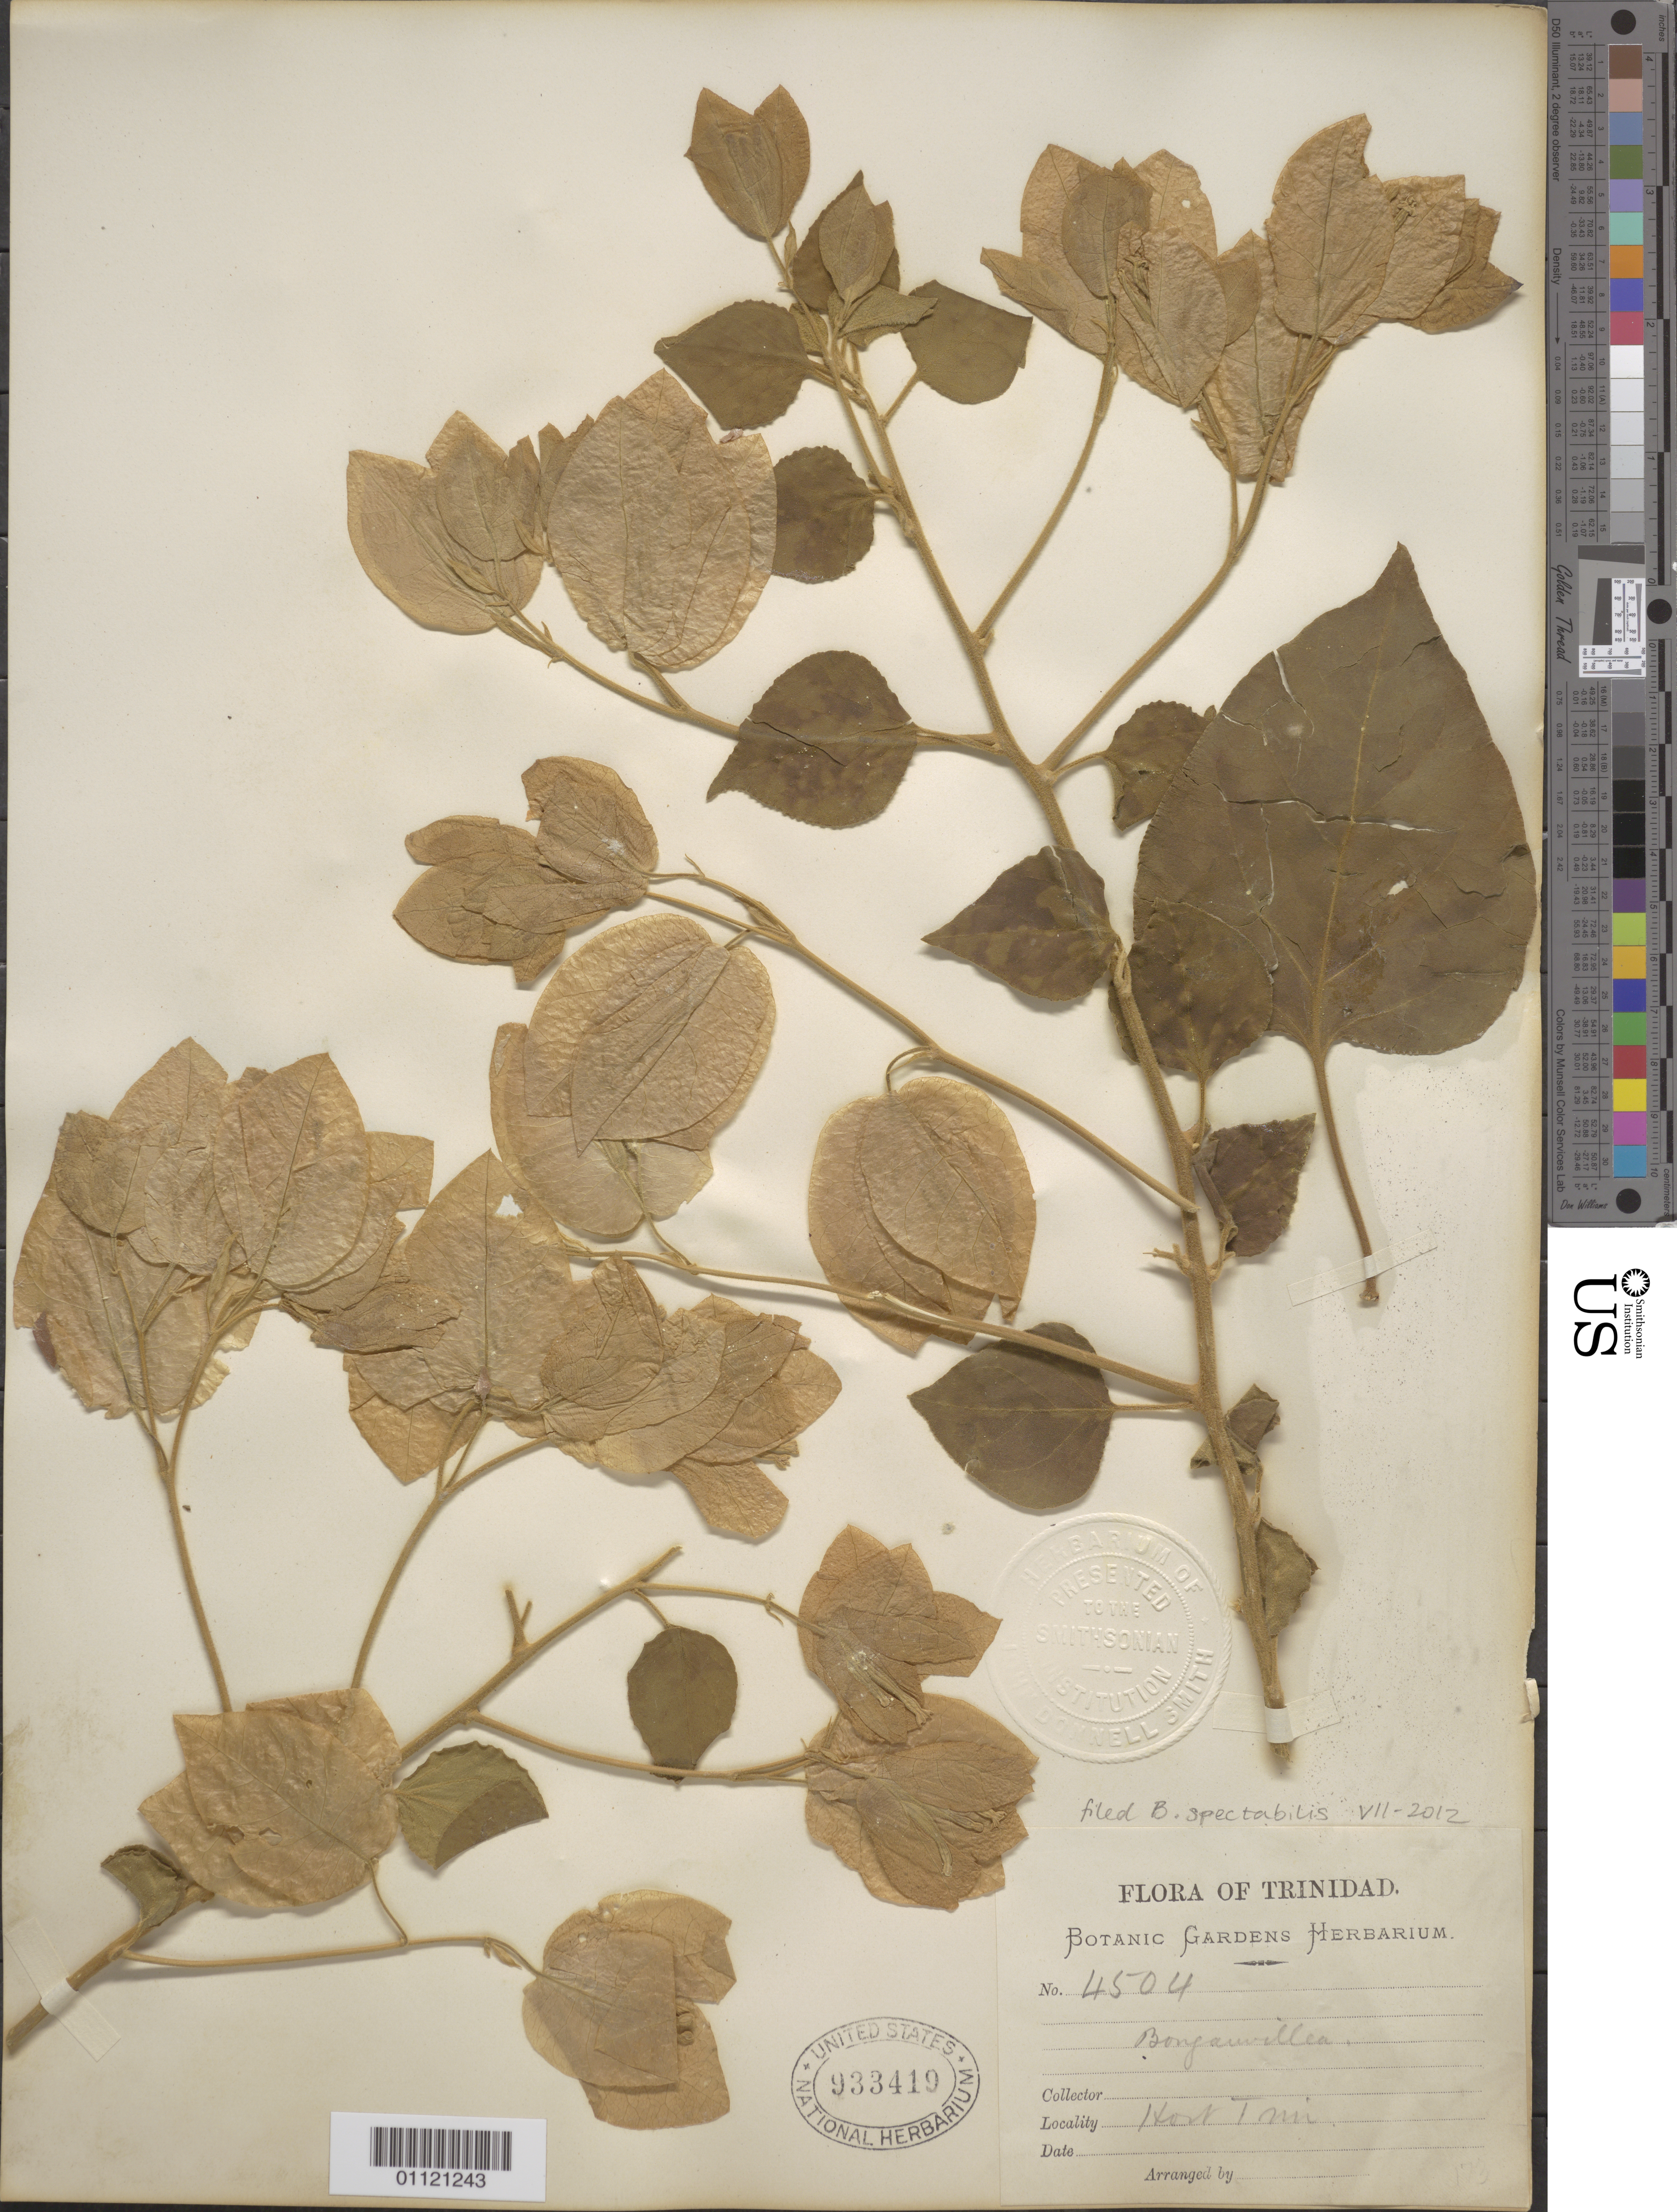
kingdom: Plantae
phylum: Tracheophyta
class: Magnoliopsida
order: Caryophyllales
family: Nyctaginaceae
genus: Bougainvillea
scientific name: Bougainvillea spectabilis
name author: Willd.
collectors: Botanic Gardens Herbarium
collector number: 4504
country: Trinidad and Tobago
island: Trinidad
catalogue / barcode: US 933419